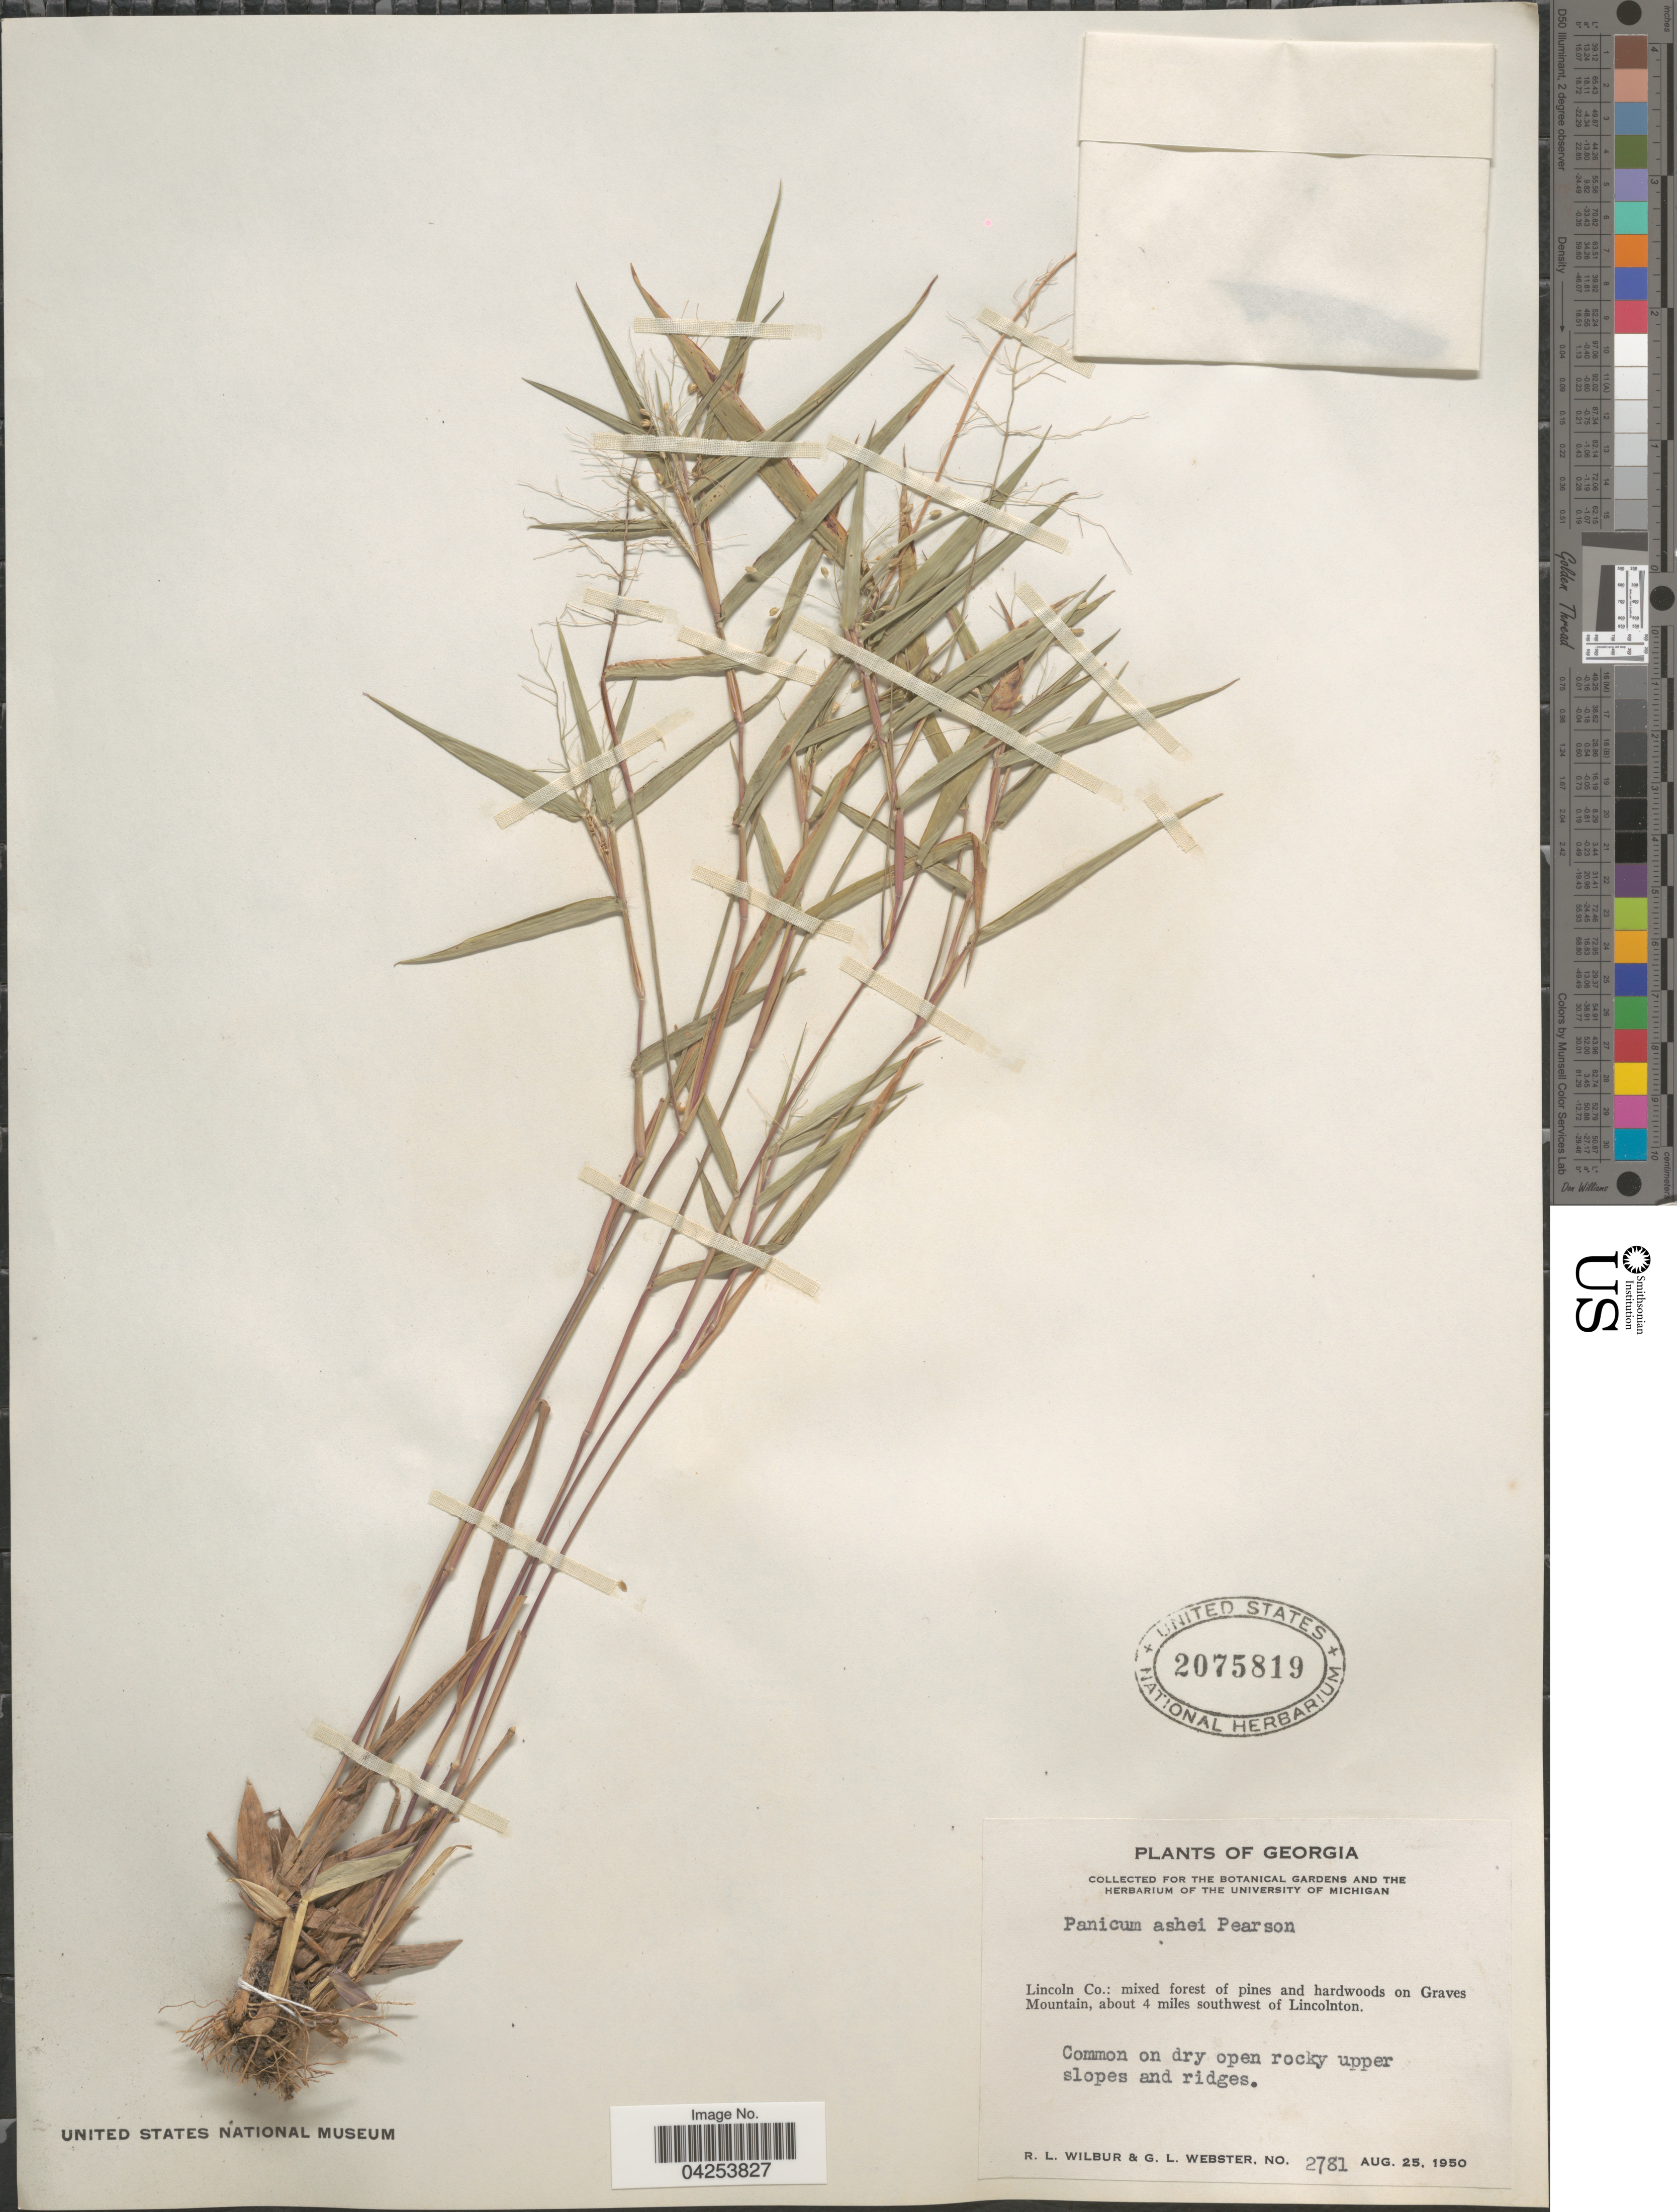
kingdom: Plantae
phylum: Tracheophyta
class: Liliopsida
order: Poales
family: Poaceae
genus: Dichanthelium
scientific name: Dichanthelium commutatum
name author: (Schult.) Gould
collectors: R. L. Wilbur & G. L. Webster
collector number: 2781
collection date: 1950-08-25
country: United States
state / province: Georgia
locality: Lincoln Co.: mixed forest of pines and hardwoods on Graves Mountain, about 4 miles southwest of Lincolntown. Common on dry open rocky upper slopes and ridges.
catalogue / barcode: US 2075819